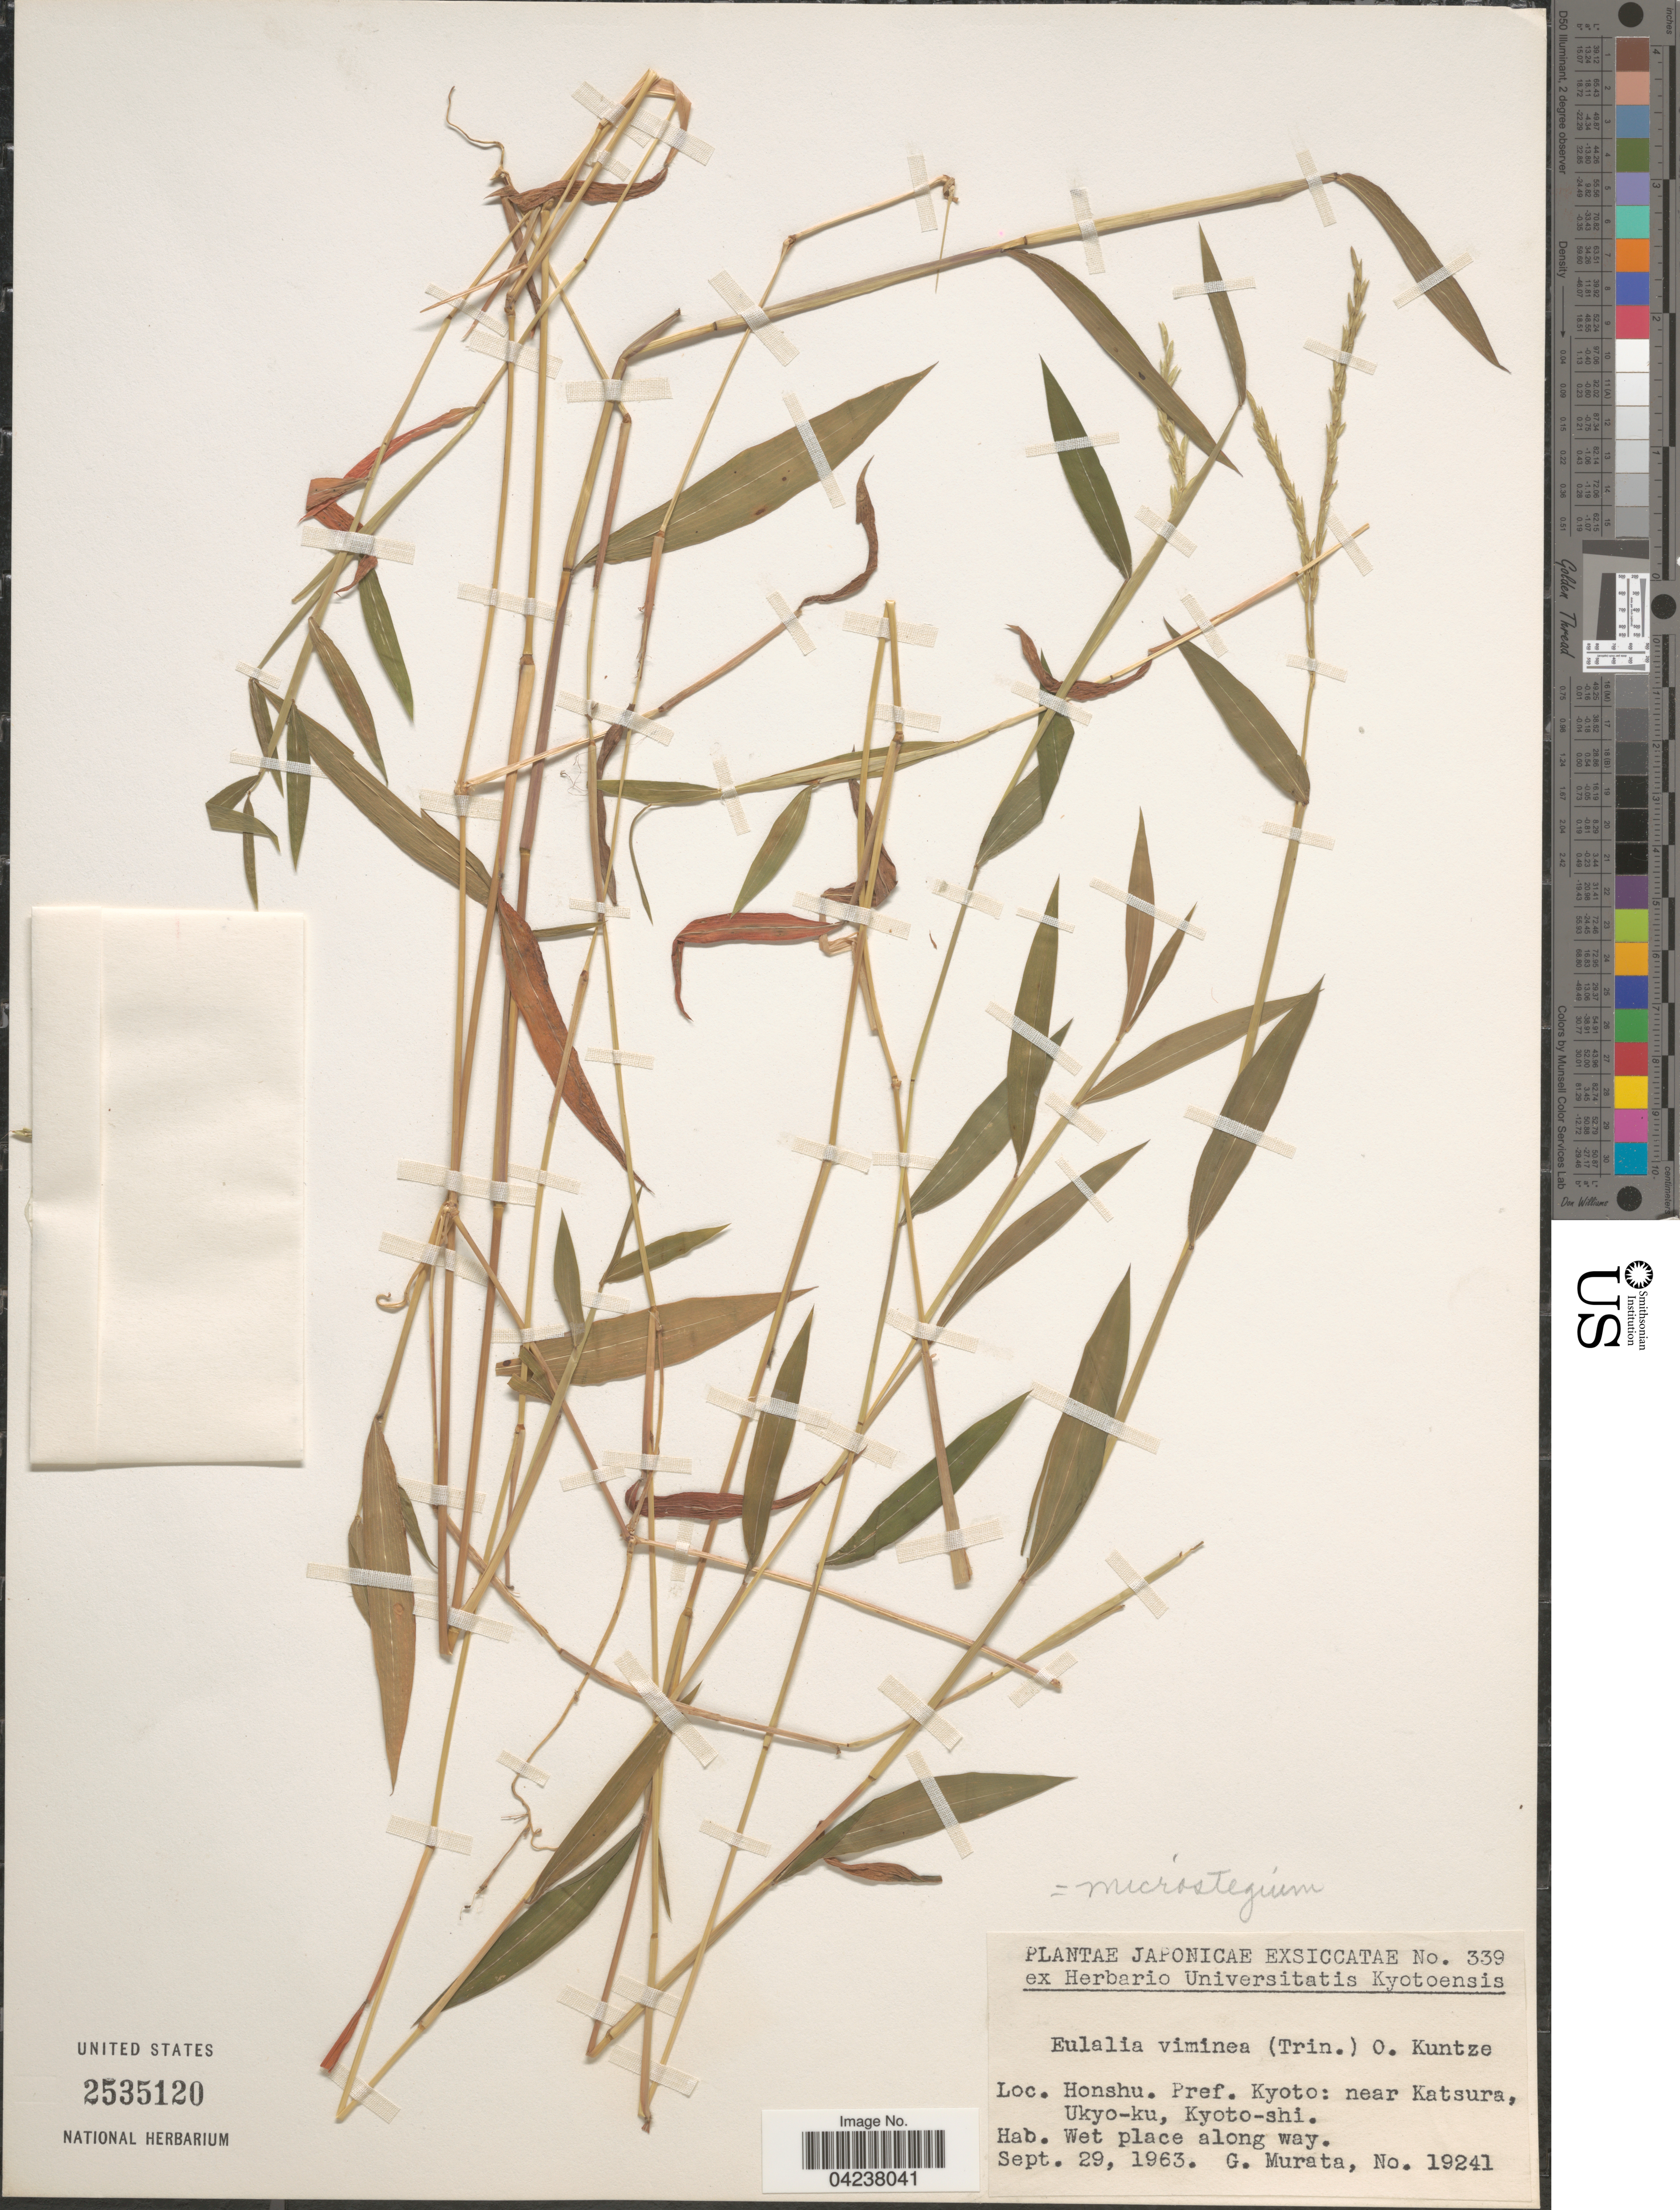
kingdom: Plantae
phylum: Tracheophyta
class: Liliopsida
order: Poales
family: Poaceae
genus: Microstegium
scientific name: Microstegium vimineum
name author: (Trin.) A. Camus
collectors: G. Murata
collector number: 19241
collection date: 1963-09-29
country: Japan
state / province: Kyoto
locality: Honshu. Pref. Kyoto: near Katsura, Ukyo-ku, Kyoto-shi.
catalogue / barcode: US 2535120